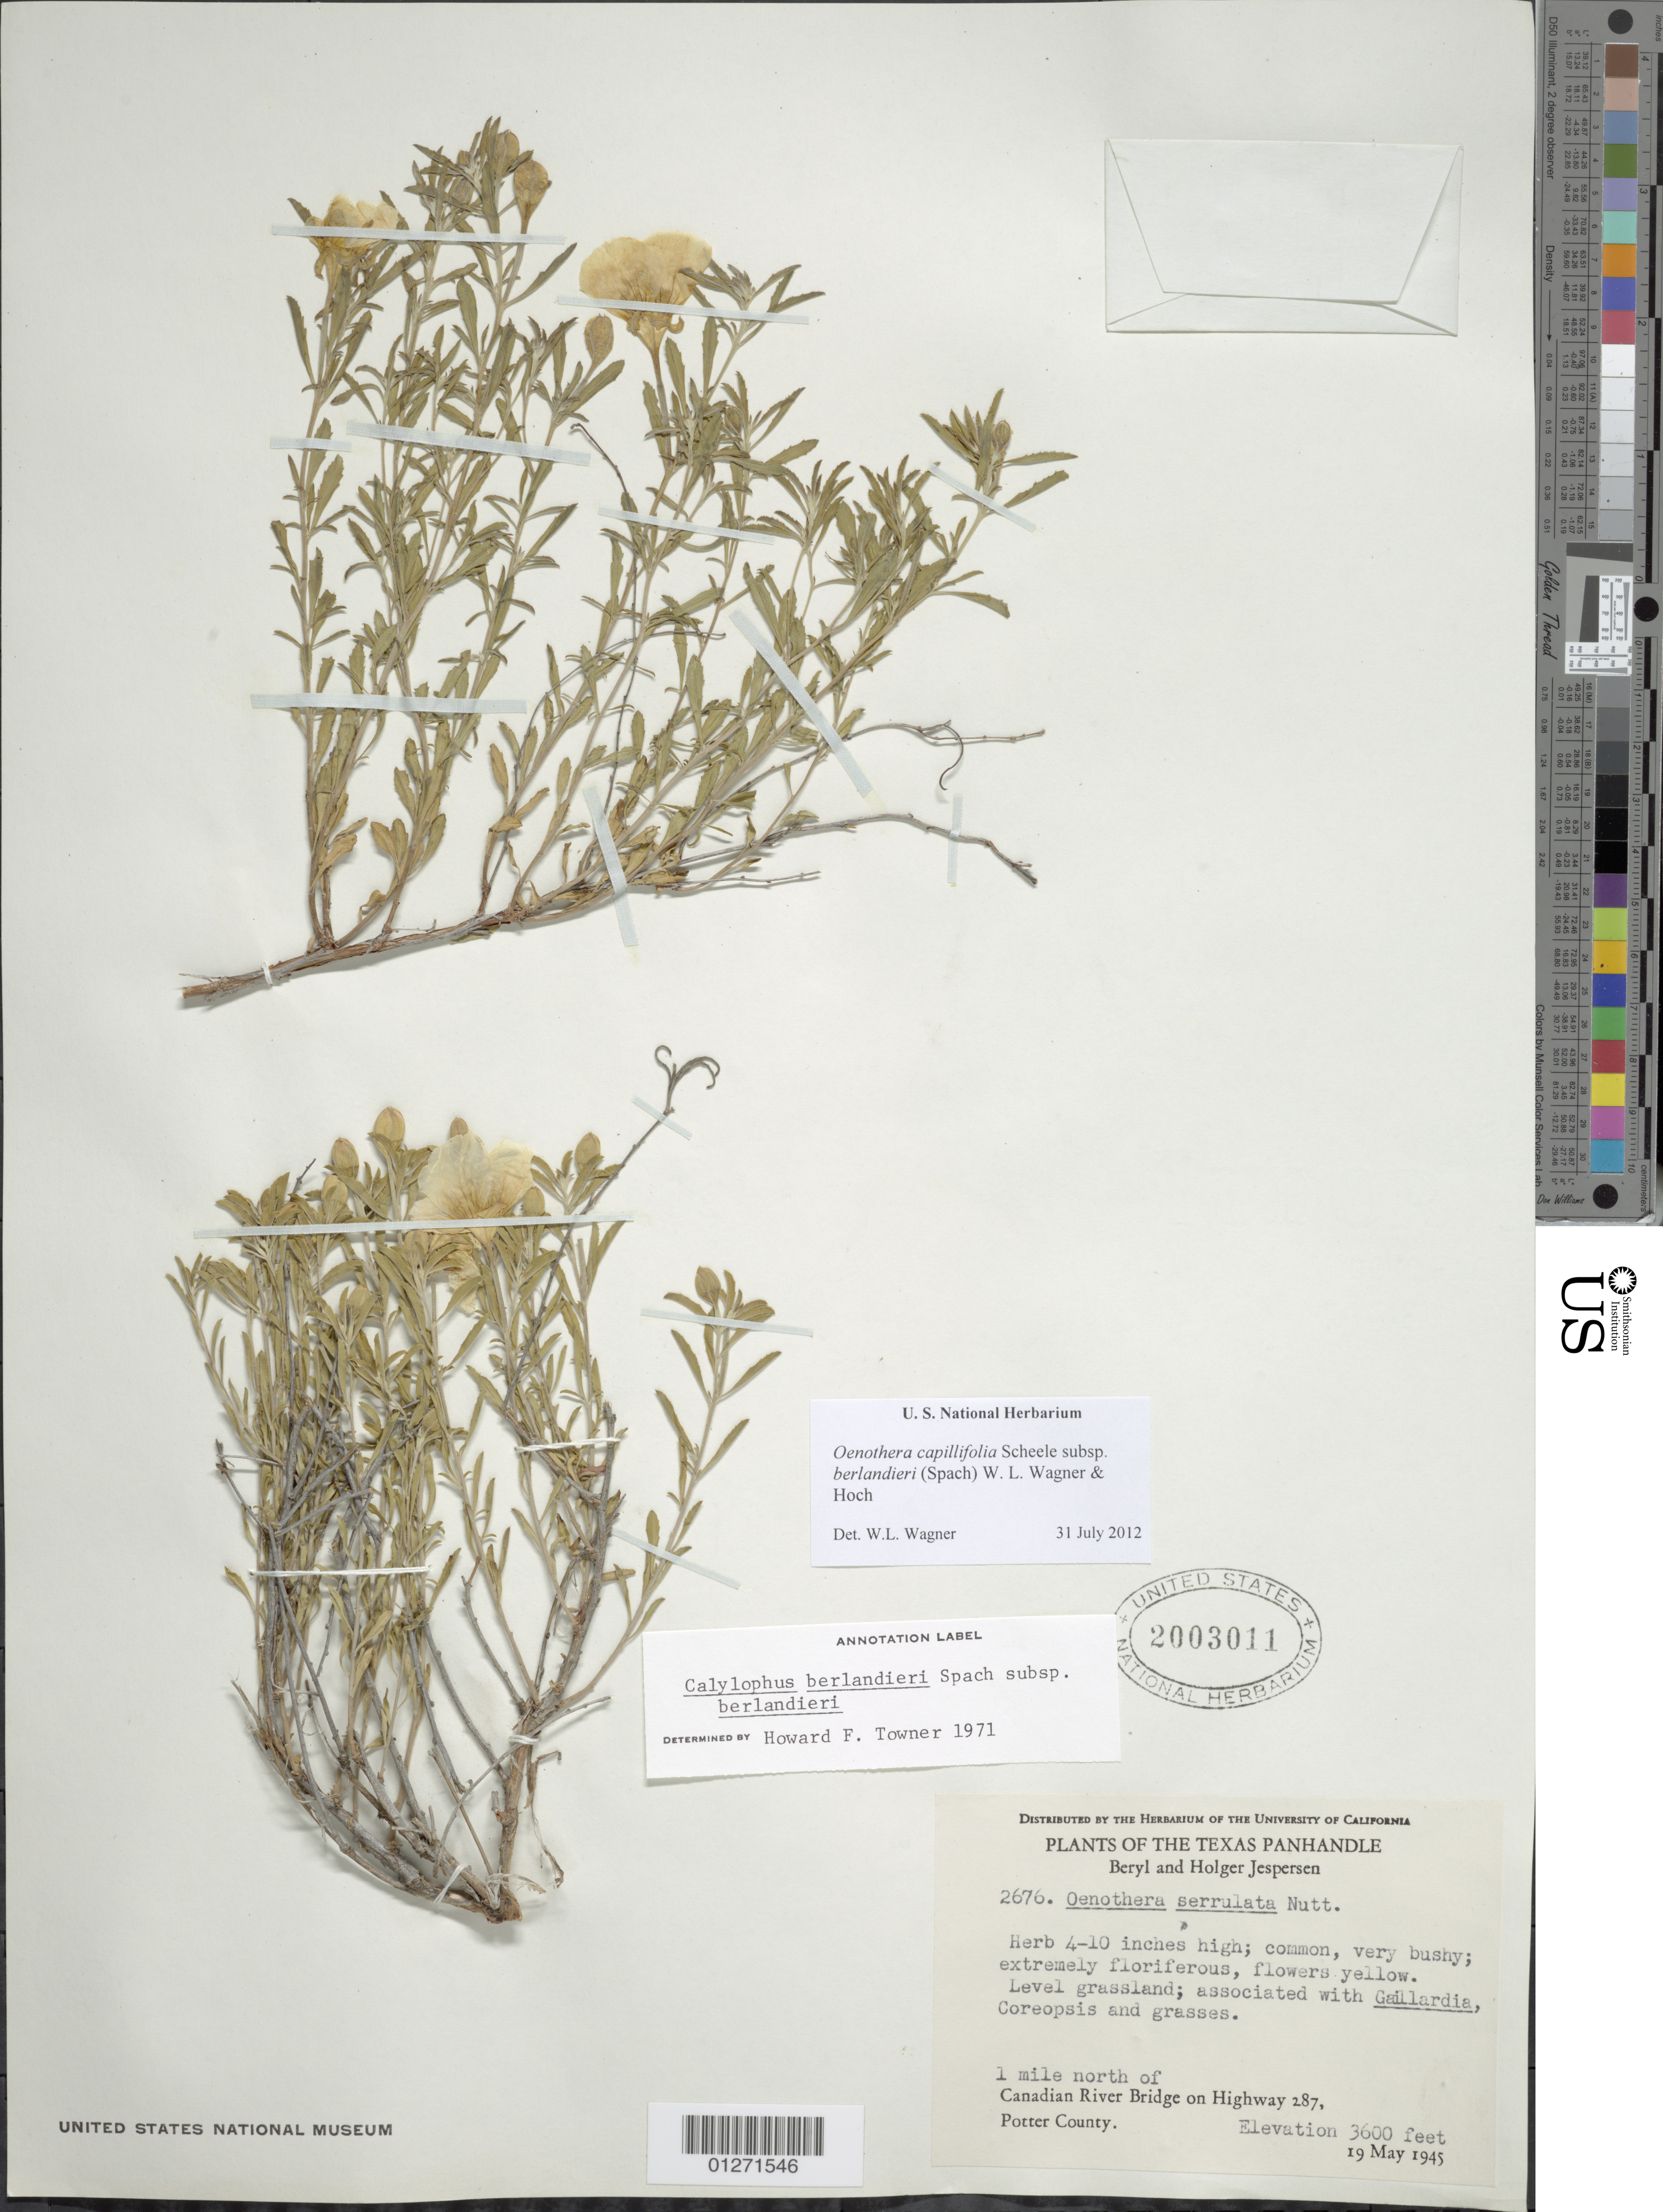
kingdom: Plantae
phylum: Tracheophyta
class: Magnoliopsida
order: Myrtales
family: Onagraceae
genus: Oenothera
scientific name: Oenothera capillifolia subsp. berlandieri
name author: (Spach) W.L. Wagner & Hoch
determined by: Wagner, W. L., (BOT), Smithsonian Institution - National Museum of Natural History (UNITED STATES)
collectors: B. Jespersen & H. Jespersen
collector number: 2676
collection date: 1945-05-19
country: United States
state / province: Texas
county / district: Potter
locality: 1 mile N of Canadian river bridge on hwy 287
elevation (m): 1097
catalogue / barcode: US 2003011